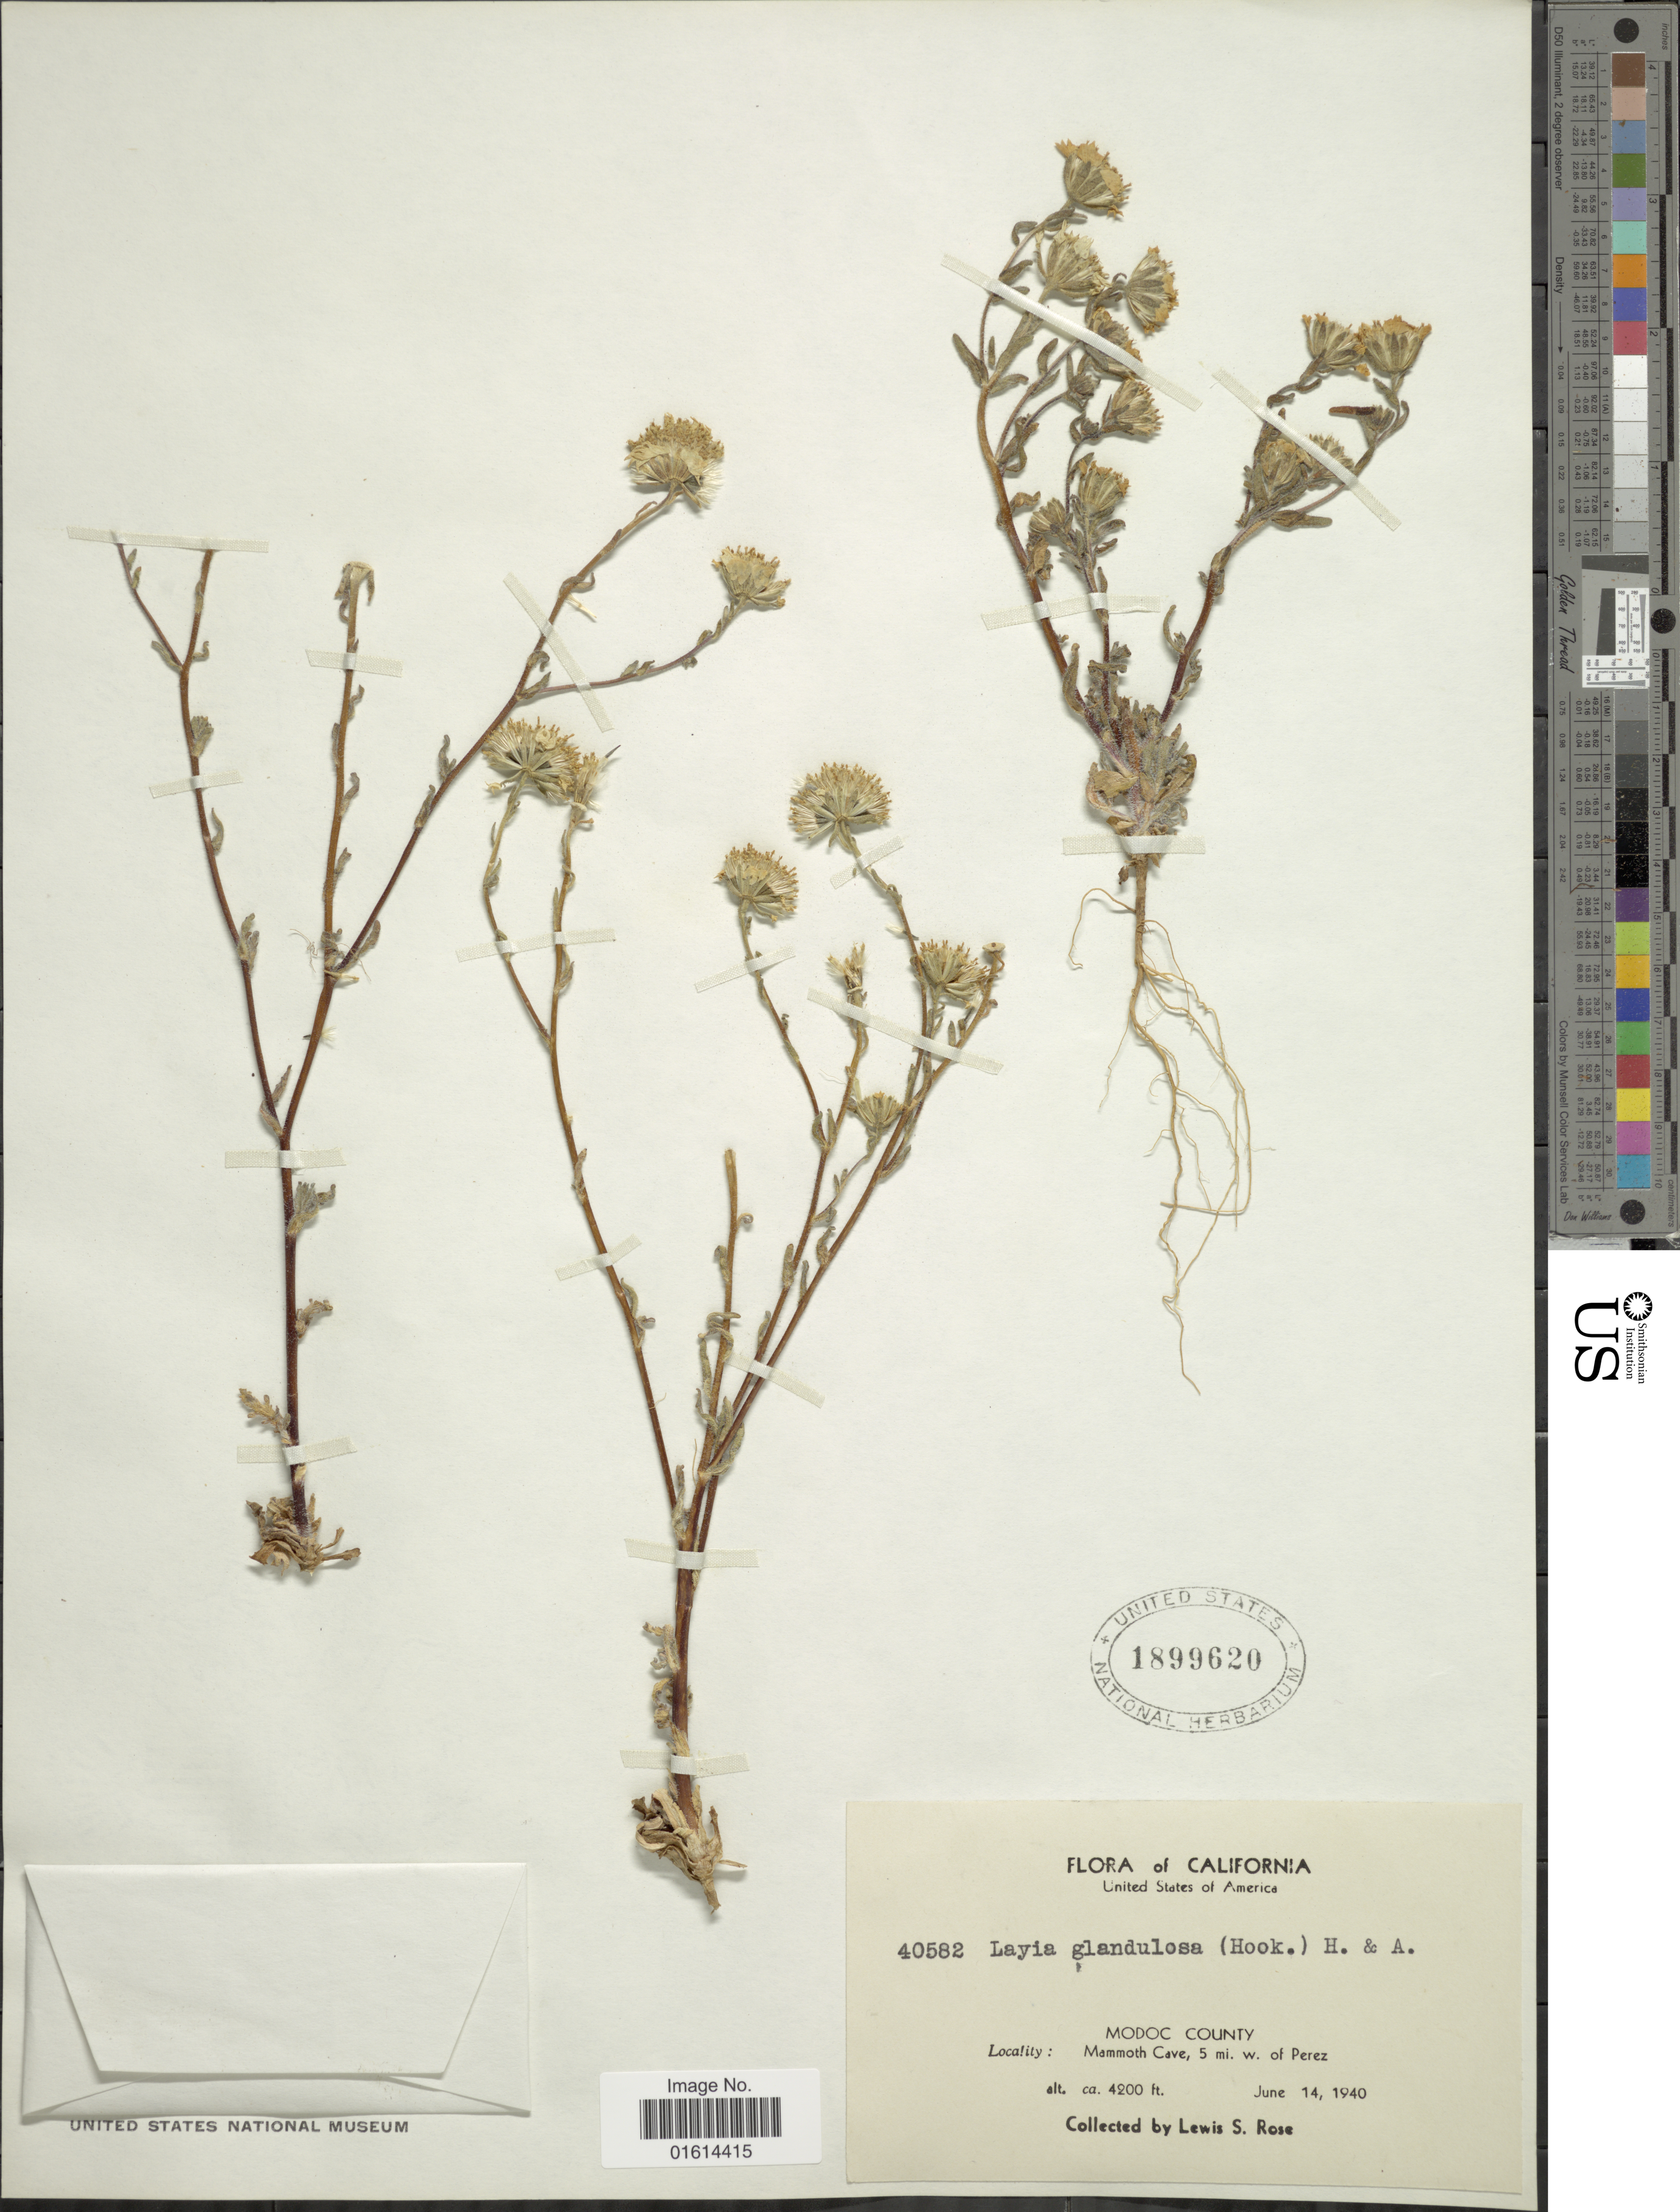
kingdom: Plantae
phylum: Tracheophyta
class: Magnoliopsida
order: Asterales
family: Asteraceae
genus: Layia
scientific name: Layia glandulosa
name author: Hook. & Arn.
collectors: L. S. Rose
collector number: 40582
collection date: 1940-06-14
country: United States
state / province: California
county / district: Modoc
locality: United States of America, Modoc County, Mammoth Cave, 5 mi. w. of Perez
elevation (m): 1280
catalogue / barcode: US 1899620